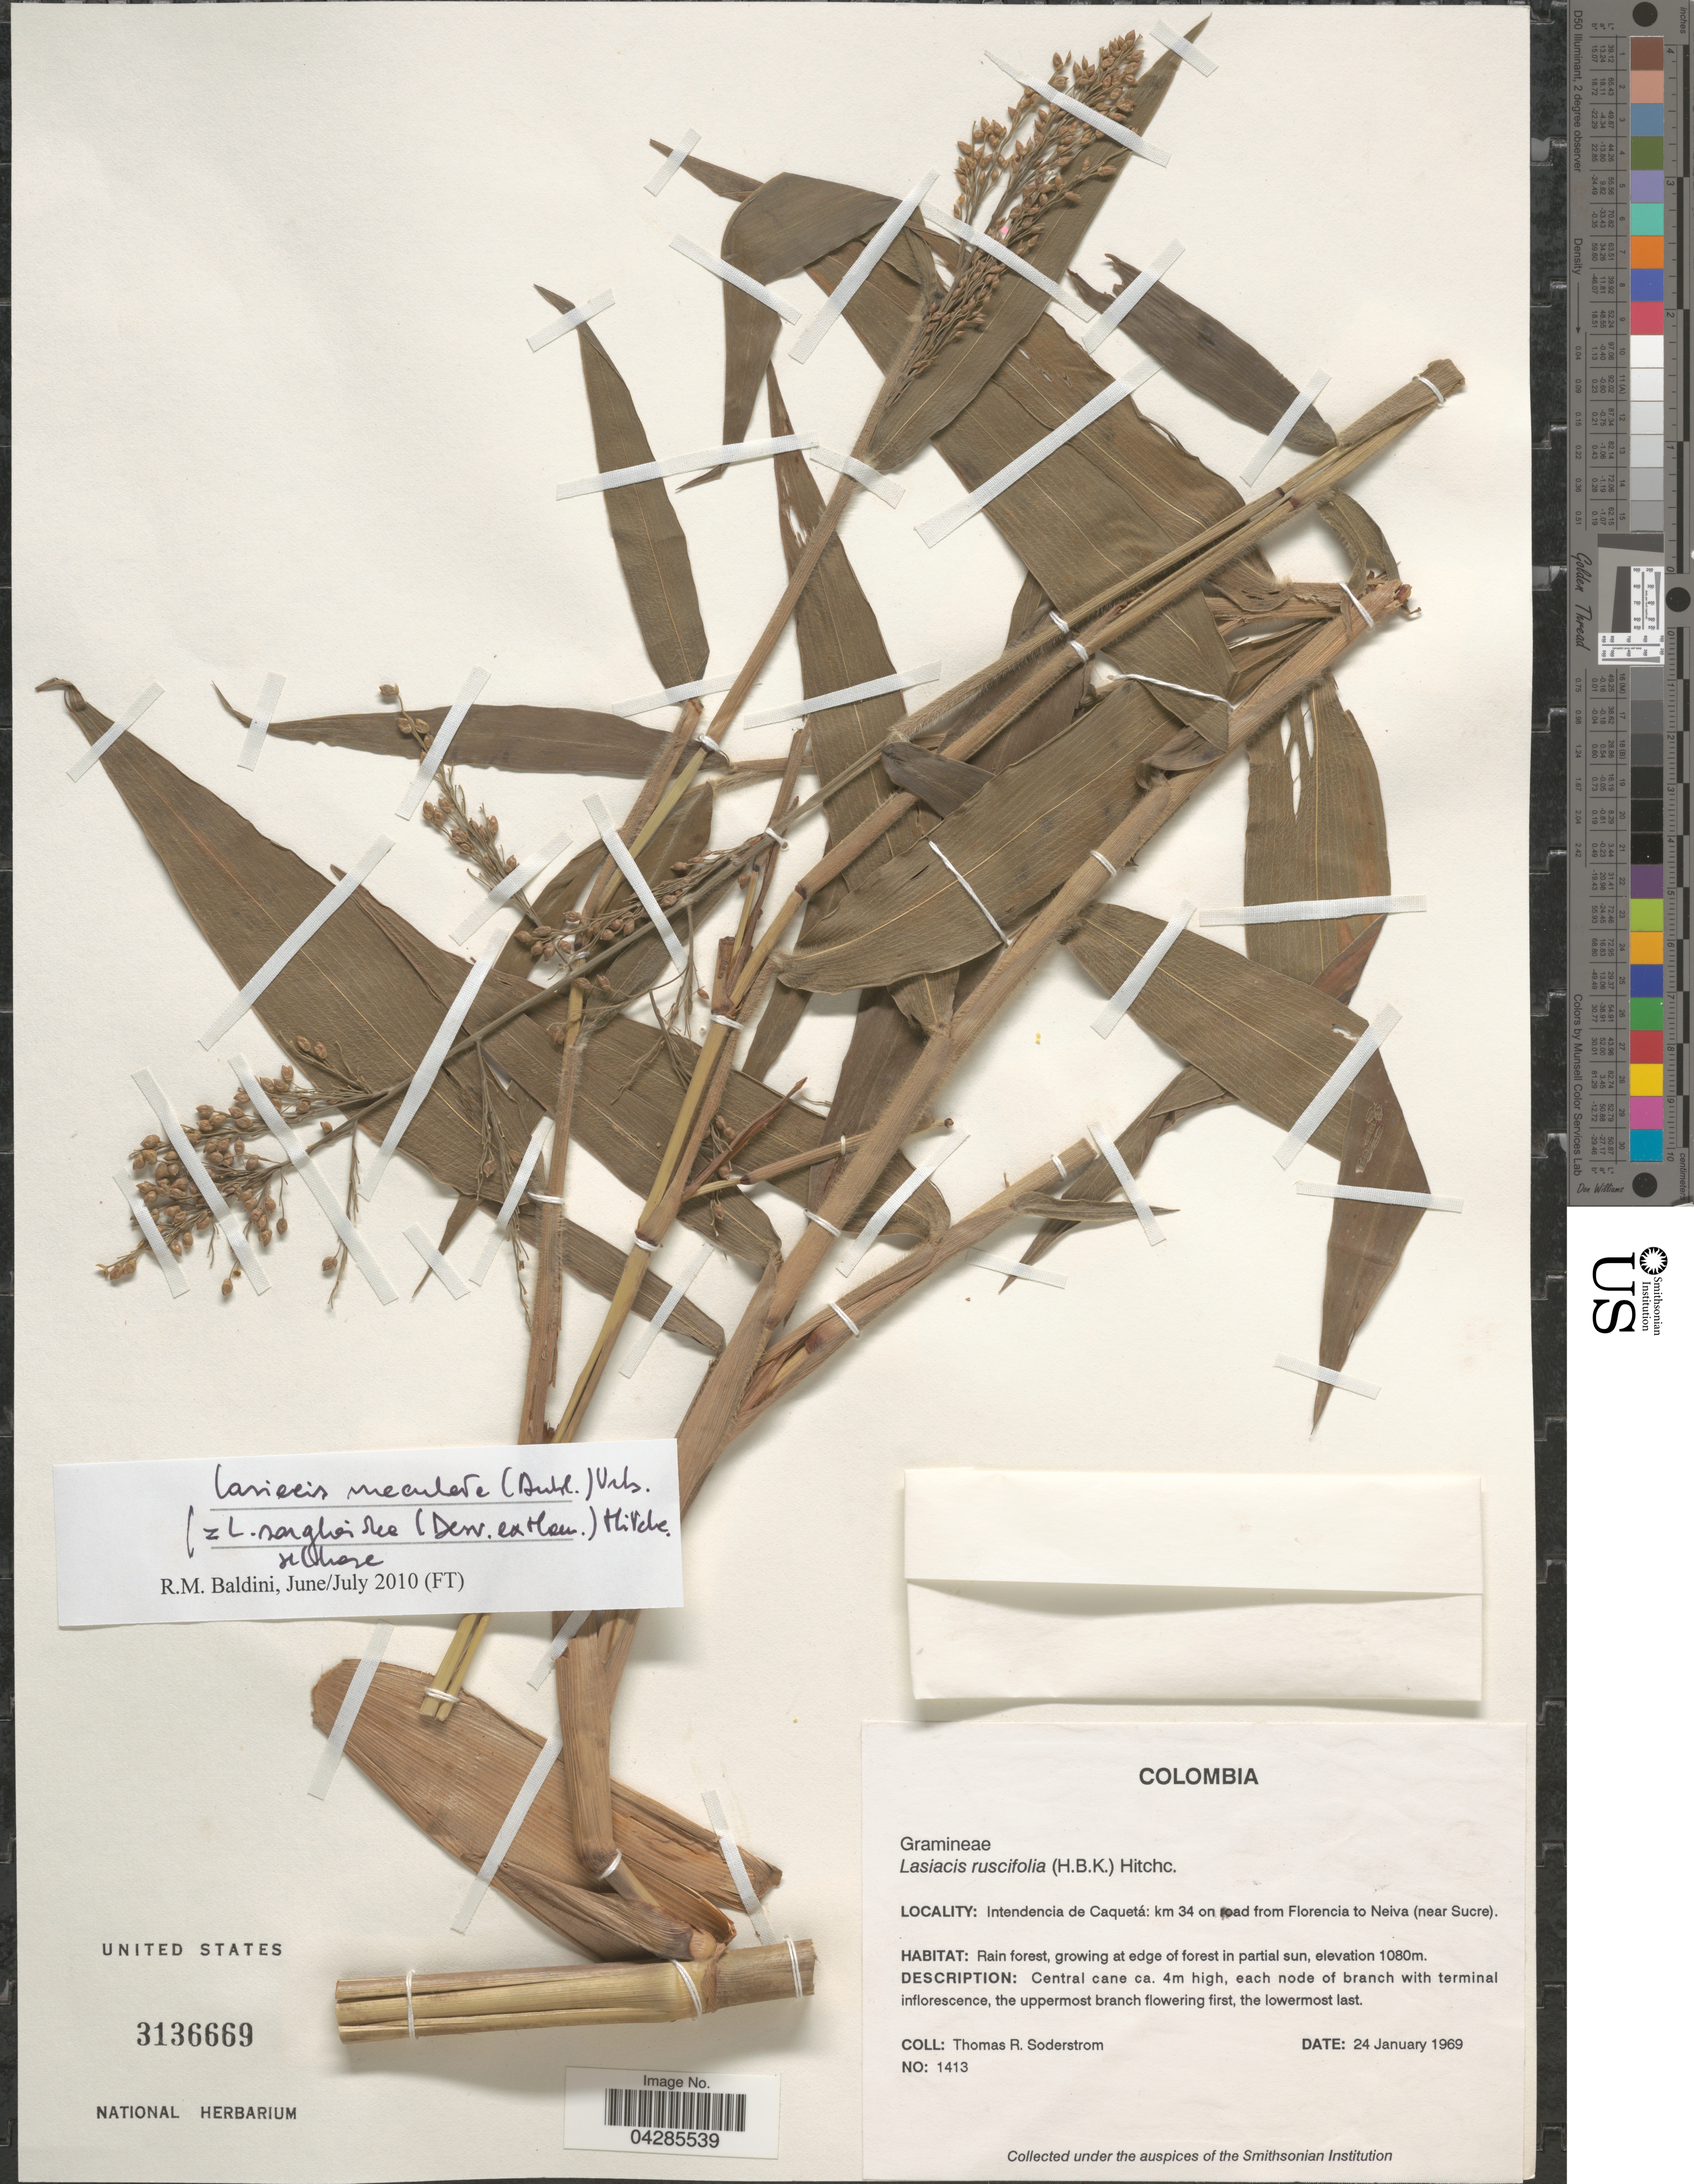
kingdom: Plantae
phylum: Tracheophyta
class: Liliopsida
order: Poales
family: Poaceae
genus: Lasiacis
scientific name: Lasiacis sorghoidea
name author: (Desv. ex Ham.) Hitchc. & Chase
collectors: T. R. Soderstrom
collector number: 1413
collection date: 1969-01-24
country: Colombia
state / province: Caquetá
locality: Intendencia de Caquetá: km 34 on road from Florencia to Neiva (near Sucre).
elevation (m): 1080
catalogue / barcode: US 3136669